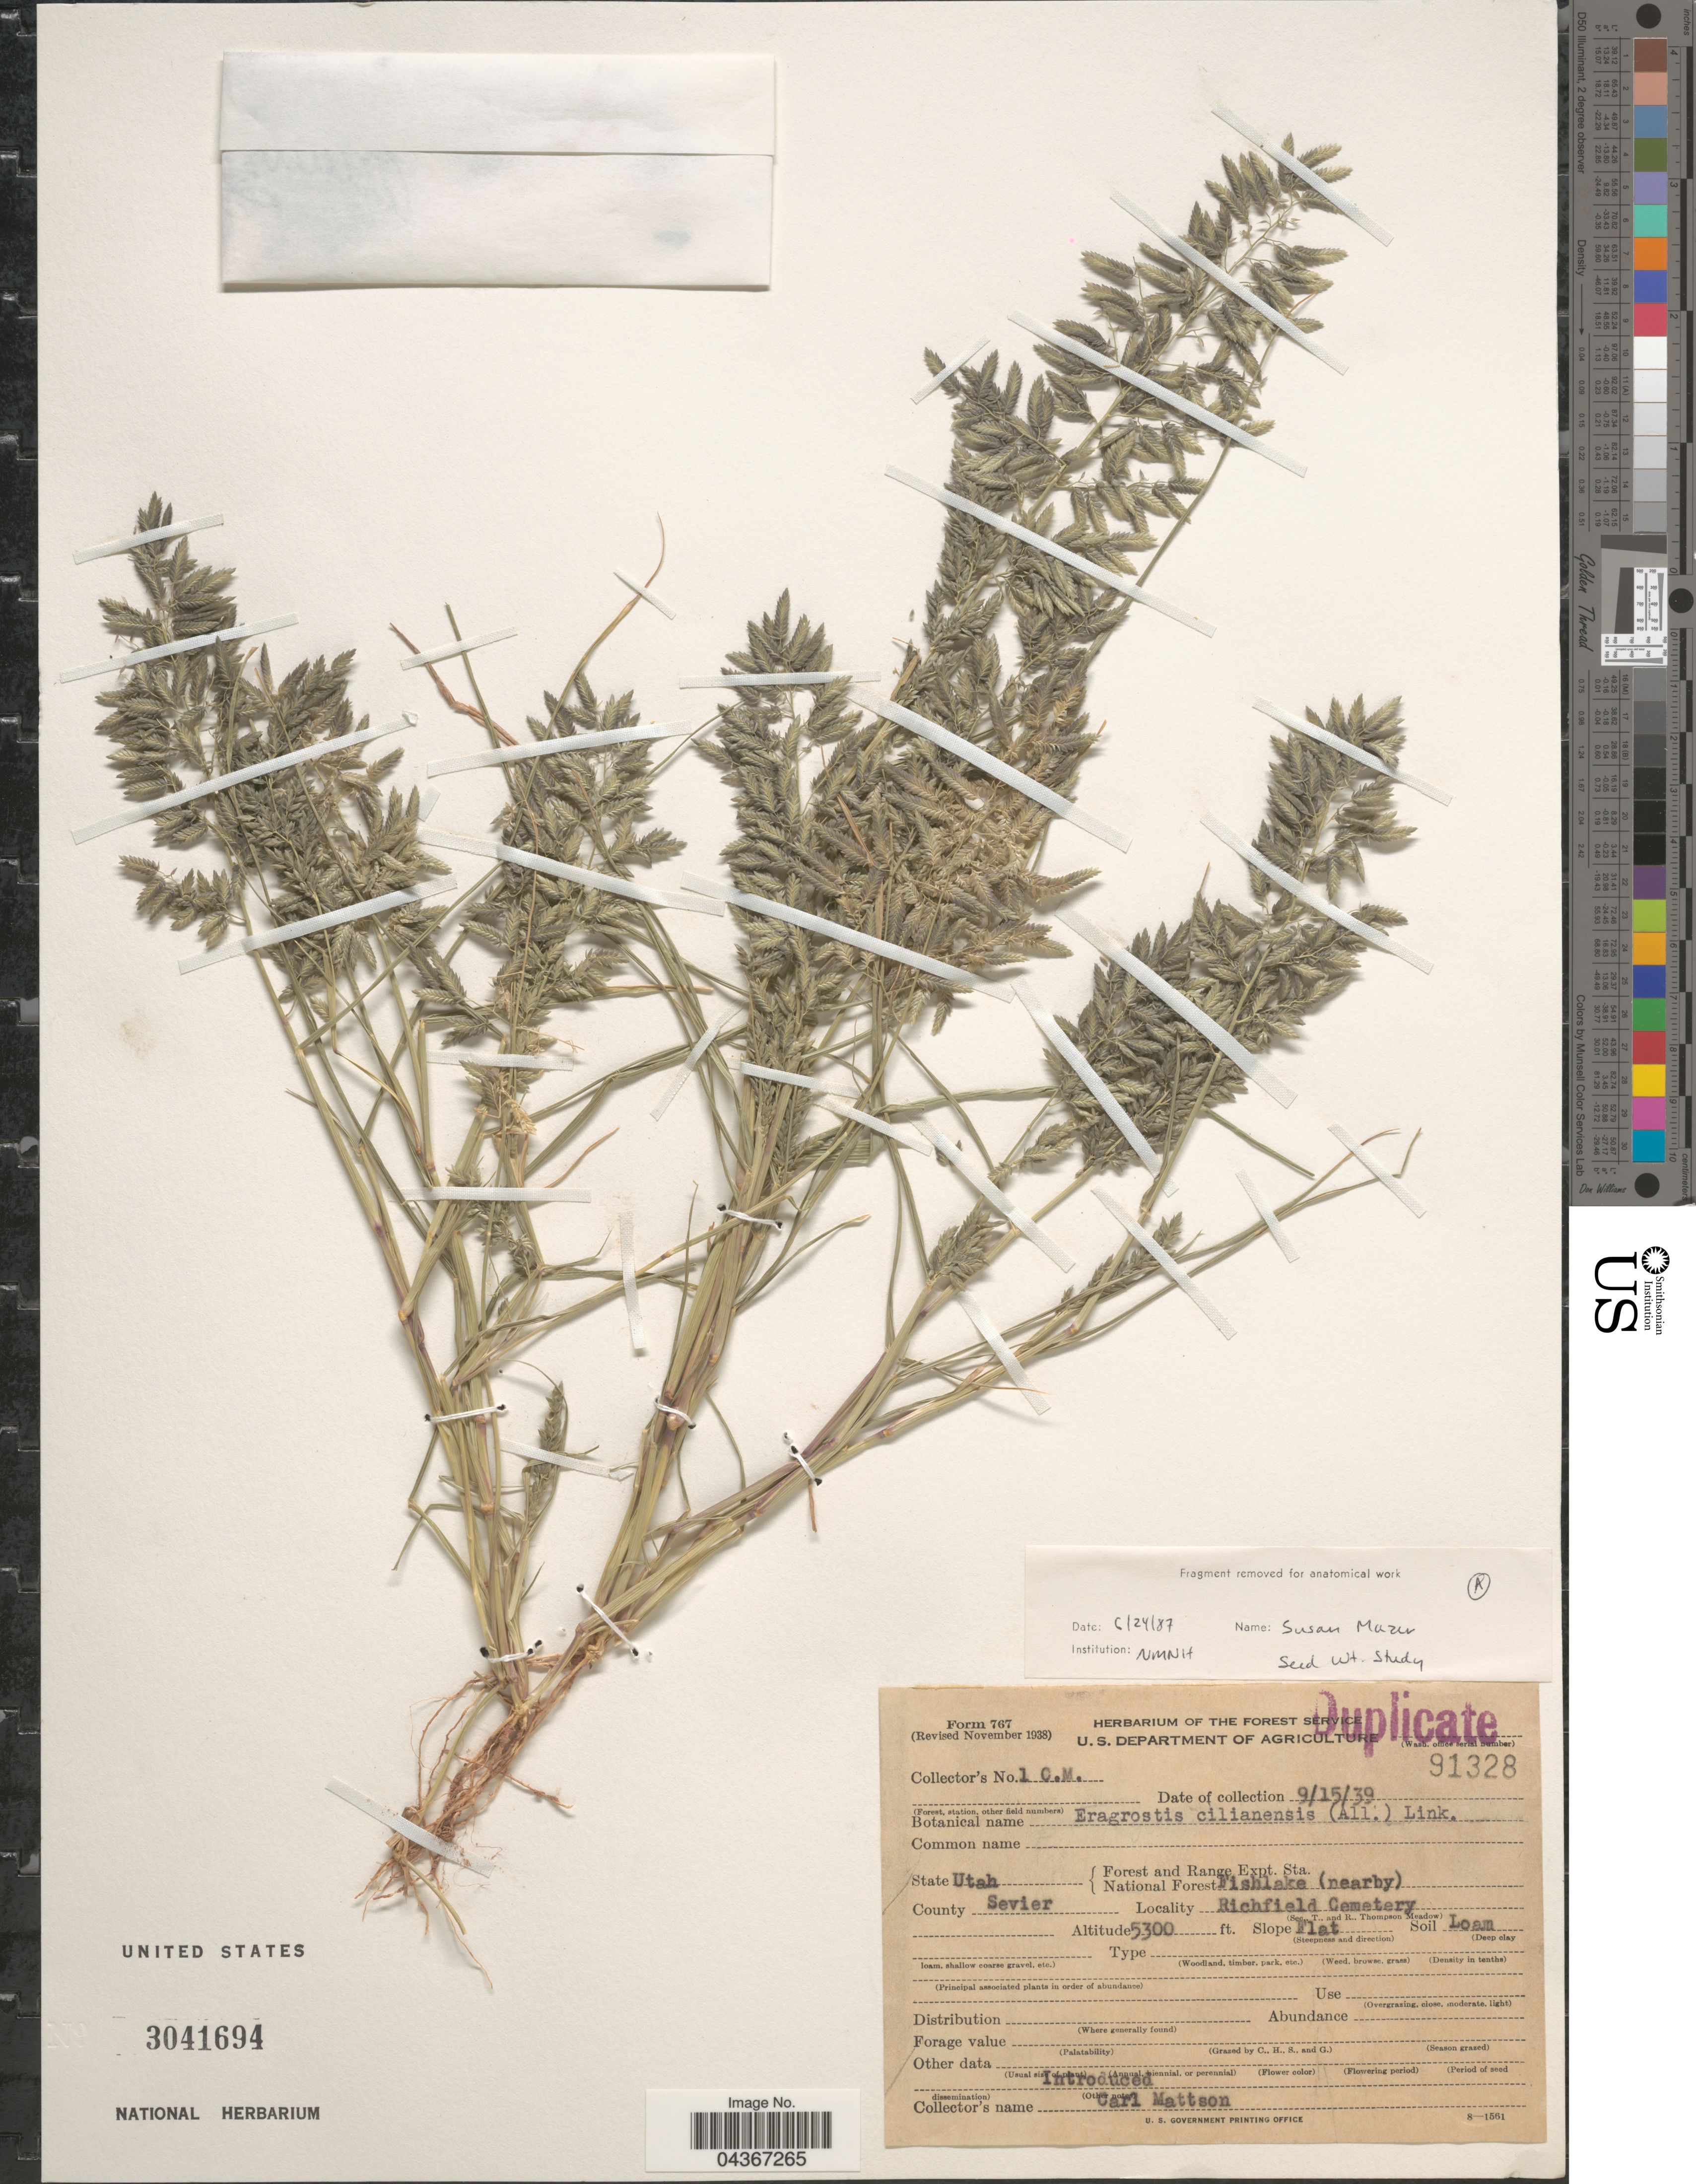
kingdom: Plantae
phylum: Tracheophyta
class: Liliopsida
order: Poales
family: Poaceae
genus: Eragrostis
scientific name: Eragrostis cilianensis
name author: (Bellardi) Vignolo ex Janch.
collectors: C. Mattson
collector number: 1C.M.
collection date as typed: Transcribed d/m/y: 15/9/39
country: United States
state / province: Utah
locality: Forest and Range Expt. Sta. National Forest Fishlake (nearby). County Sevier. Richfield Cemetery.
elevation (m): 1615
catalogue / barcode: US 3041694